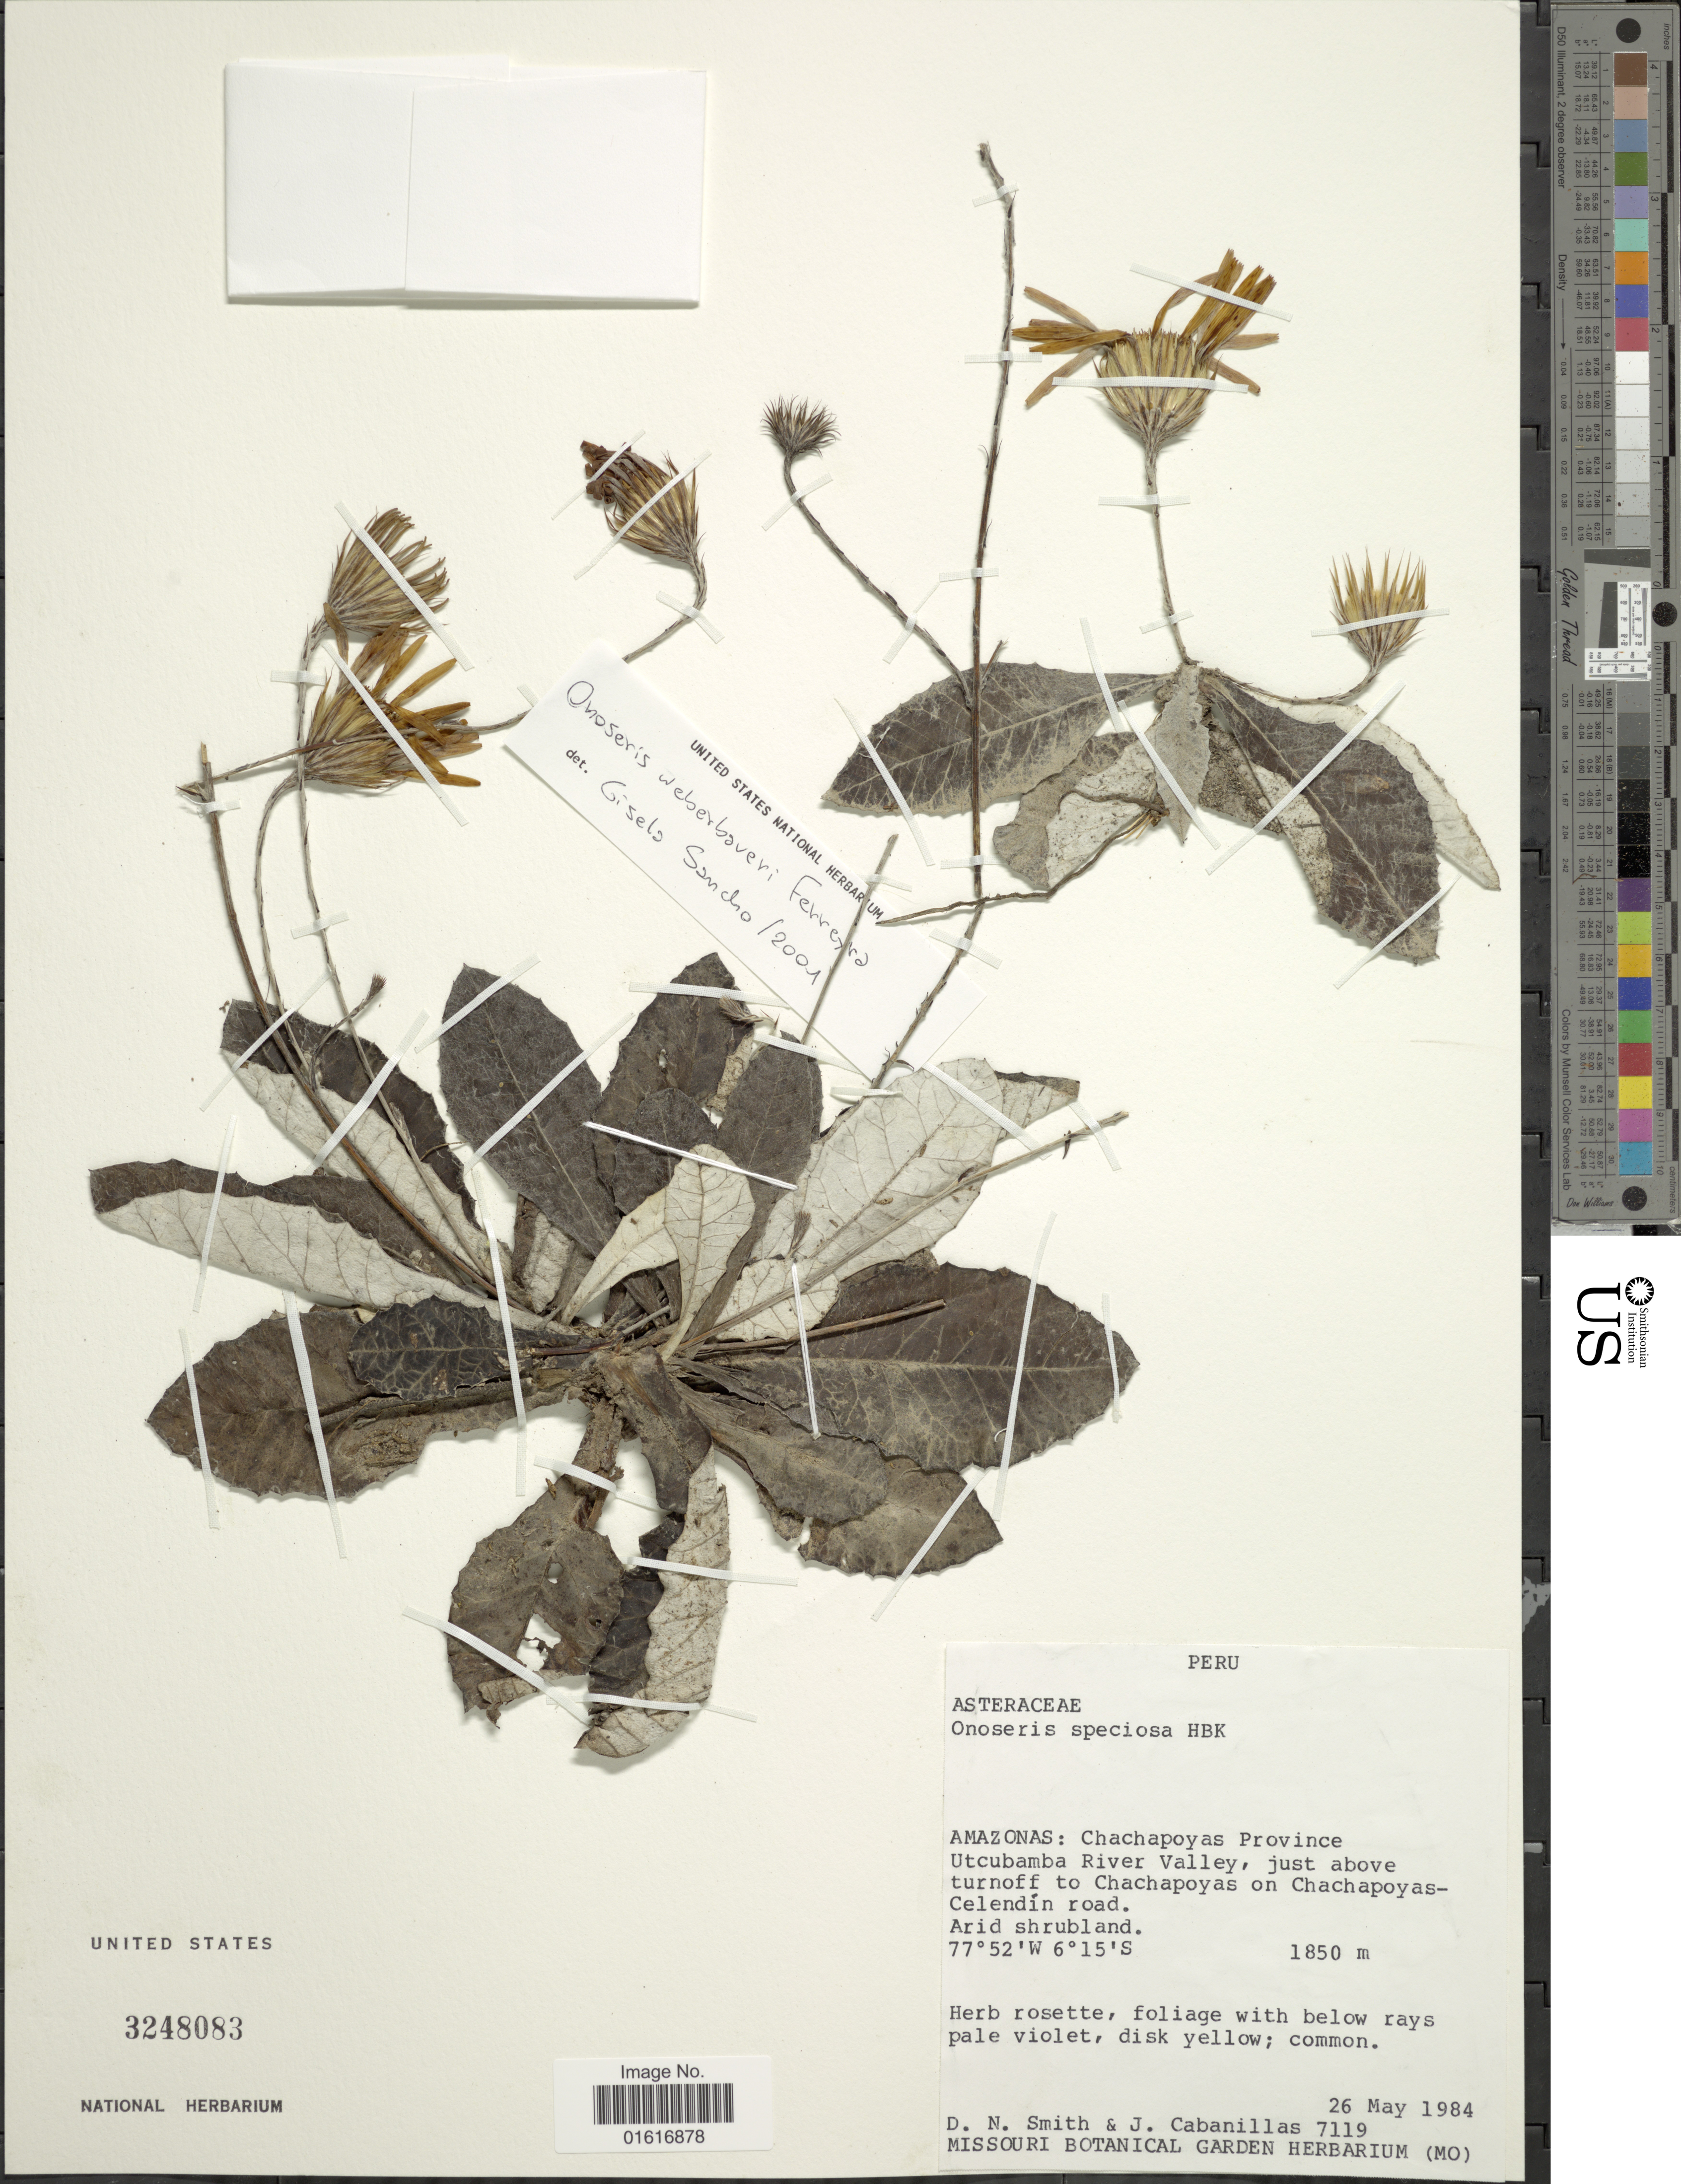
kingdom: Plantae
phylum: Tracheophyta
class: Magnoliopsida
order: Asterales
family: Asteraceae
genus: Onoseris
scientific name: Onoseris weberbaueri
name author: Ferreyra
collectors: D. Smith & J. Cabanillas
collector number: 7119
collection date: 1984-05-26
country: Peru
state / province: Amazonas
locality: Chachapoyas Province, Utcubamba River Valley, just above turnoff to Chachapoyas on Chachapoyas - Celendin road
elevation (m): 1850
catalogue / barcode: US 3248083